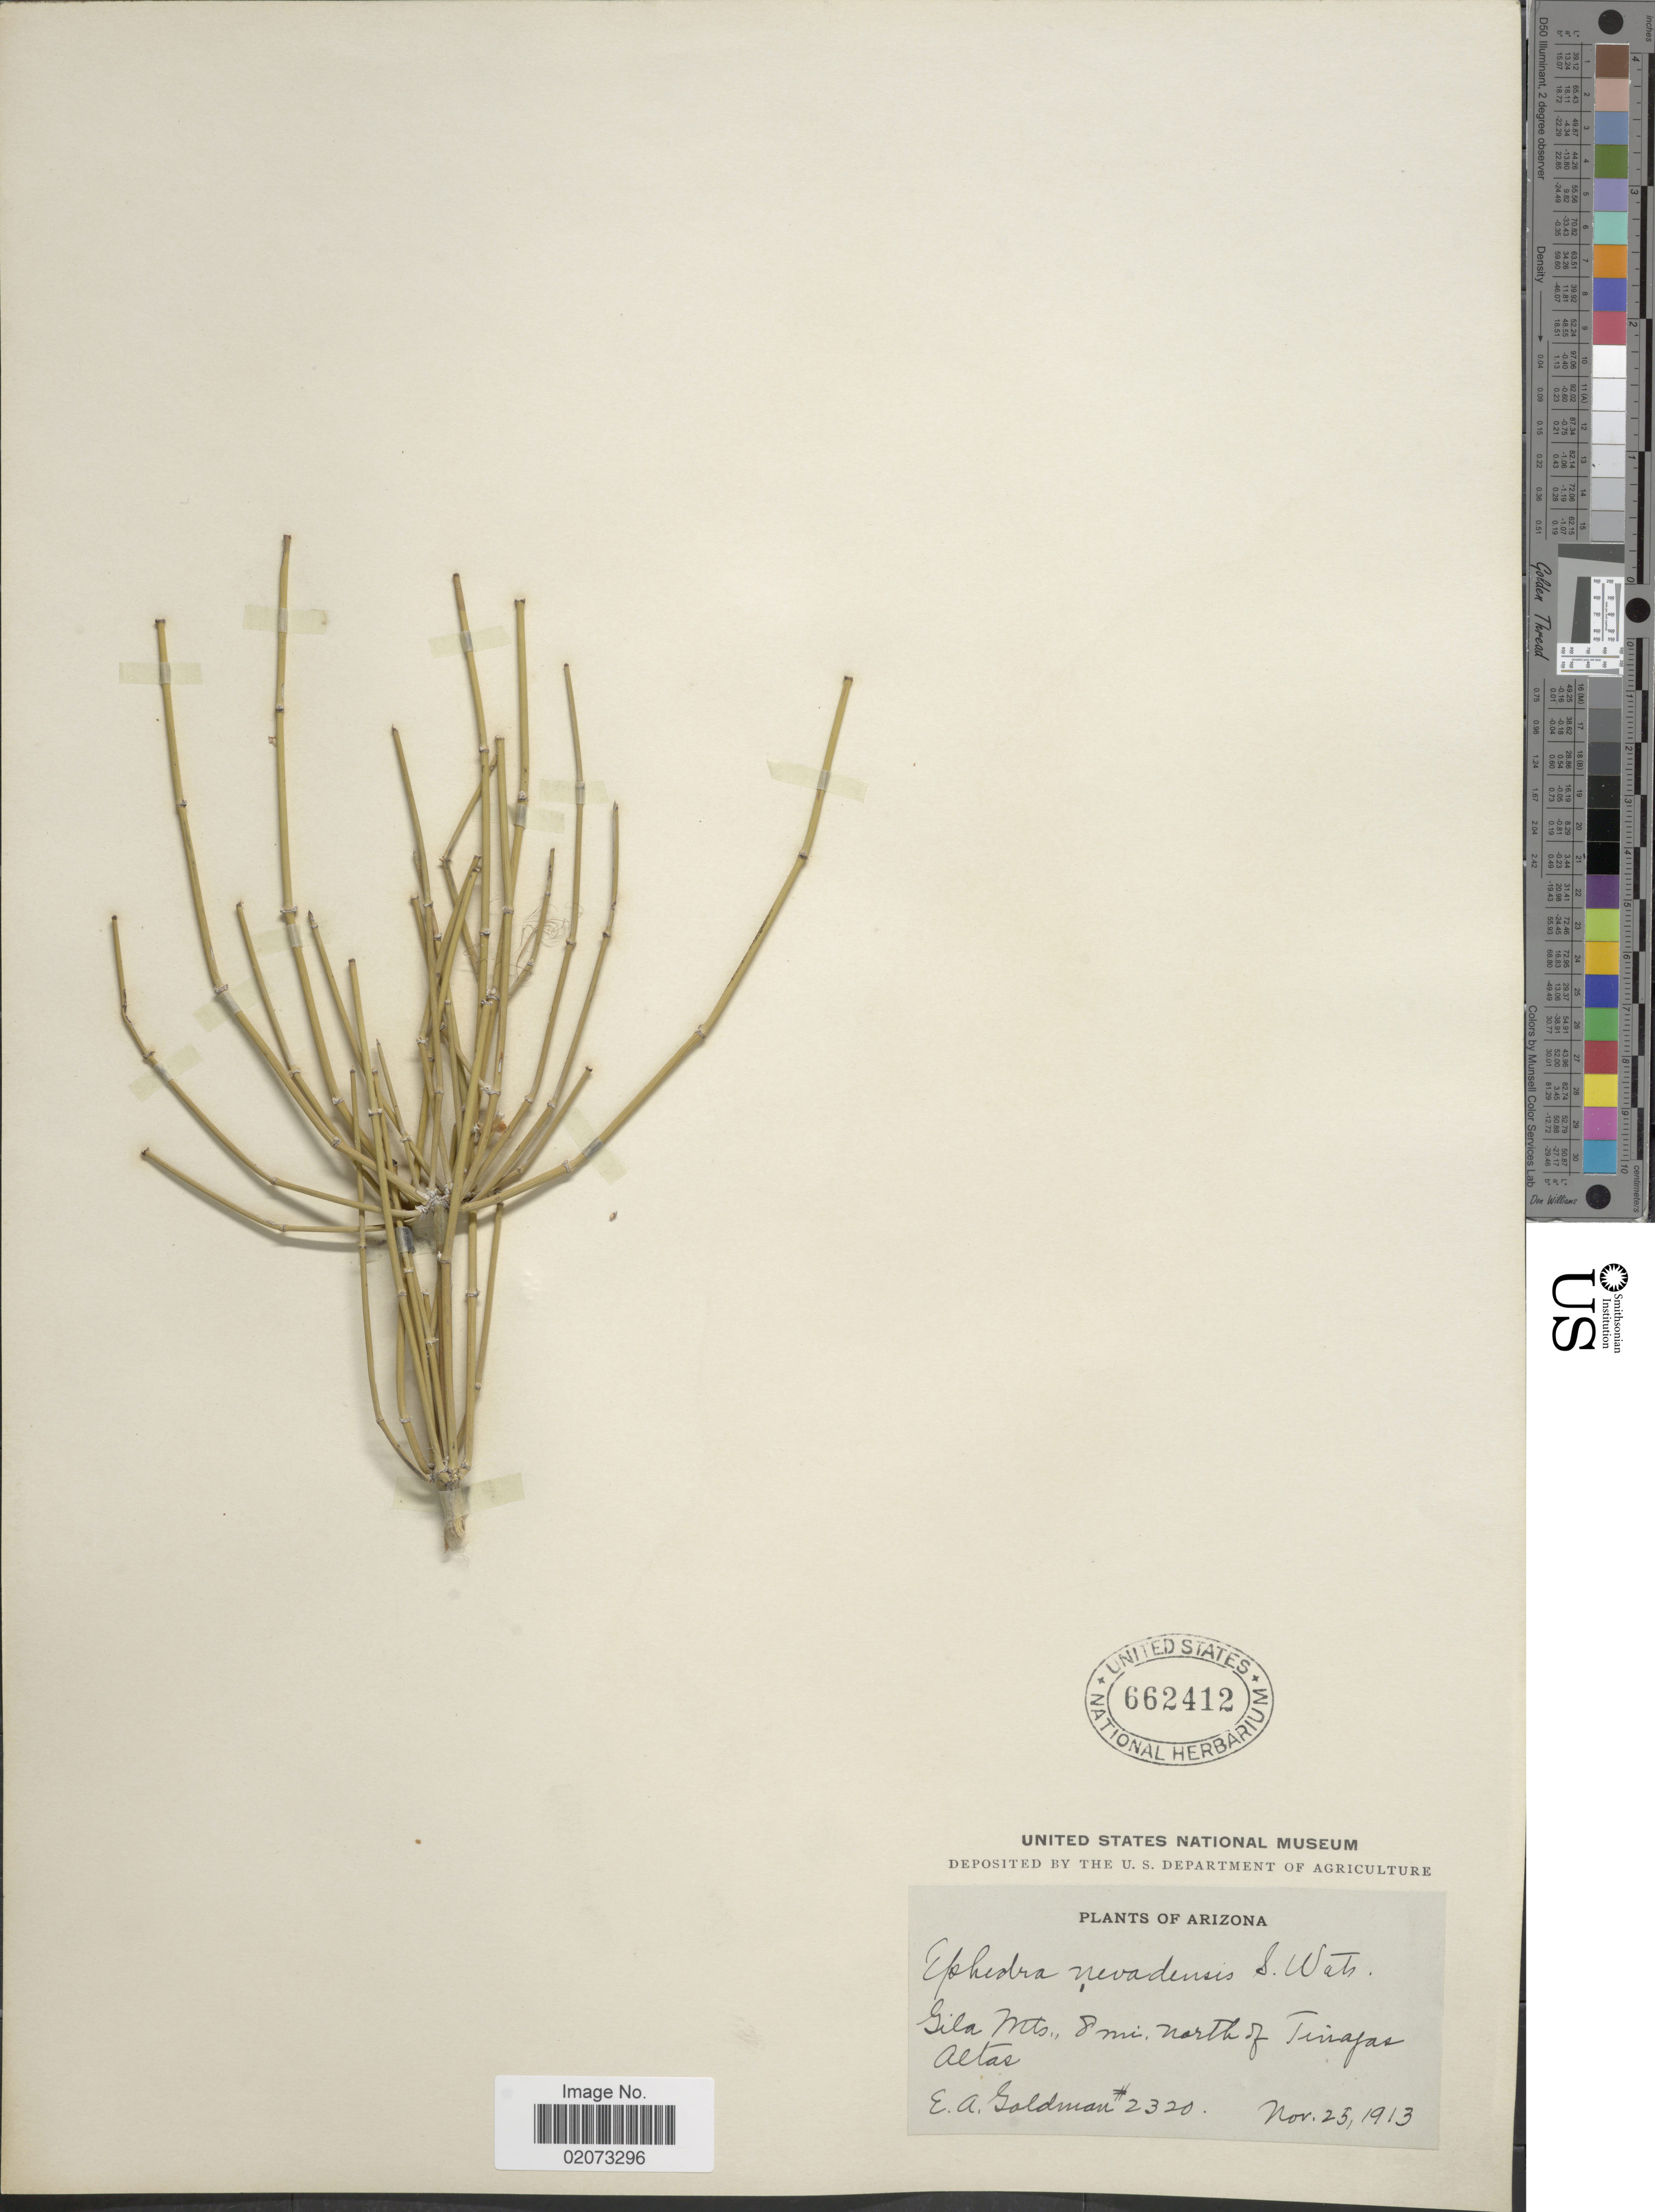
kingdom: Plantae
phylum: Tracheophyta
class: Gnetopsida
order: Ephedrales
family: Ephedraceae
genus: Ephedra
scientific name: Ephedra nevadensis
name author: S. Watson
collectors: E. A. Goldman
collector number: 2320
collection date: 1913-11-25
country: United States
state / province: Arizona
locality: Arizona. Gila Mts. 8 mi. north of Tinajas, altas.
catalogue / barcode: US 662412